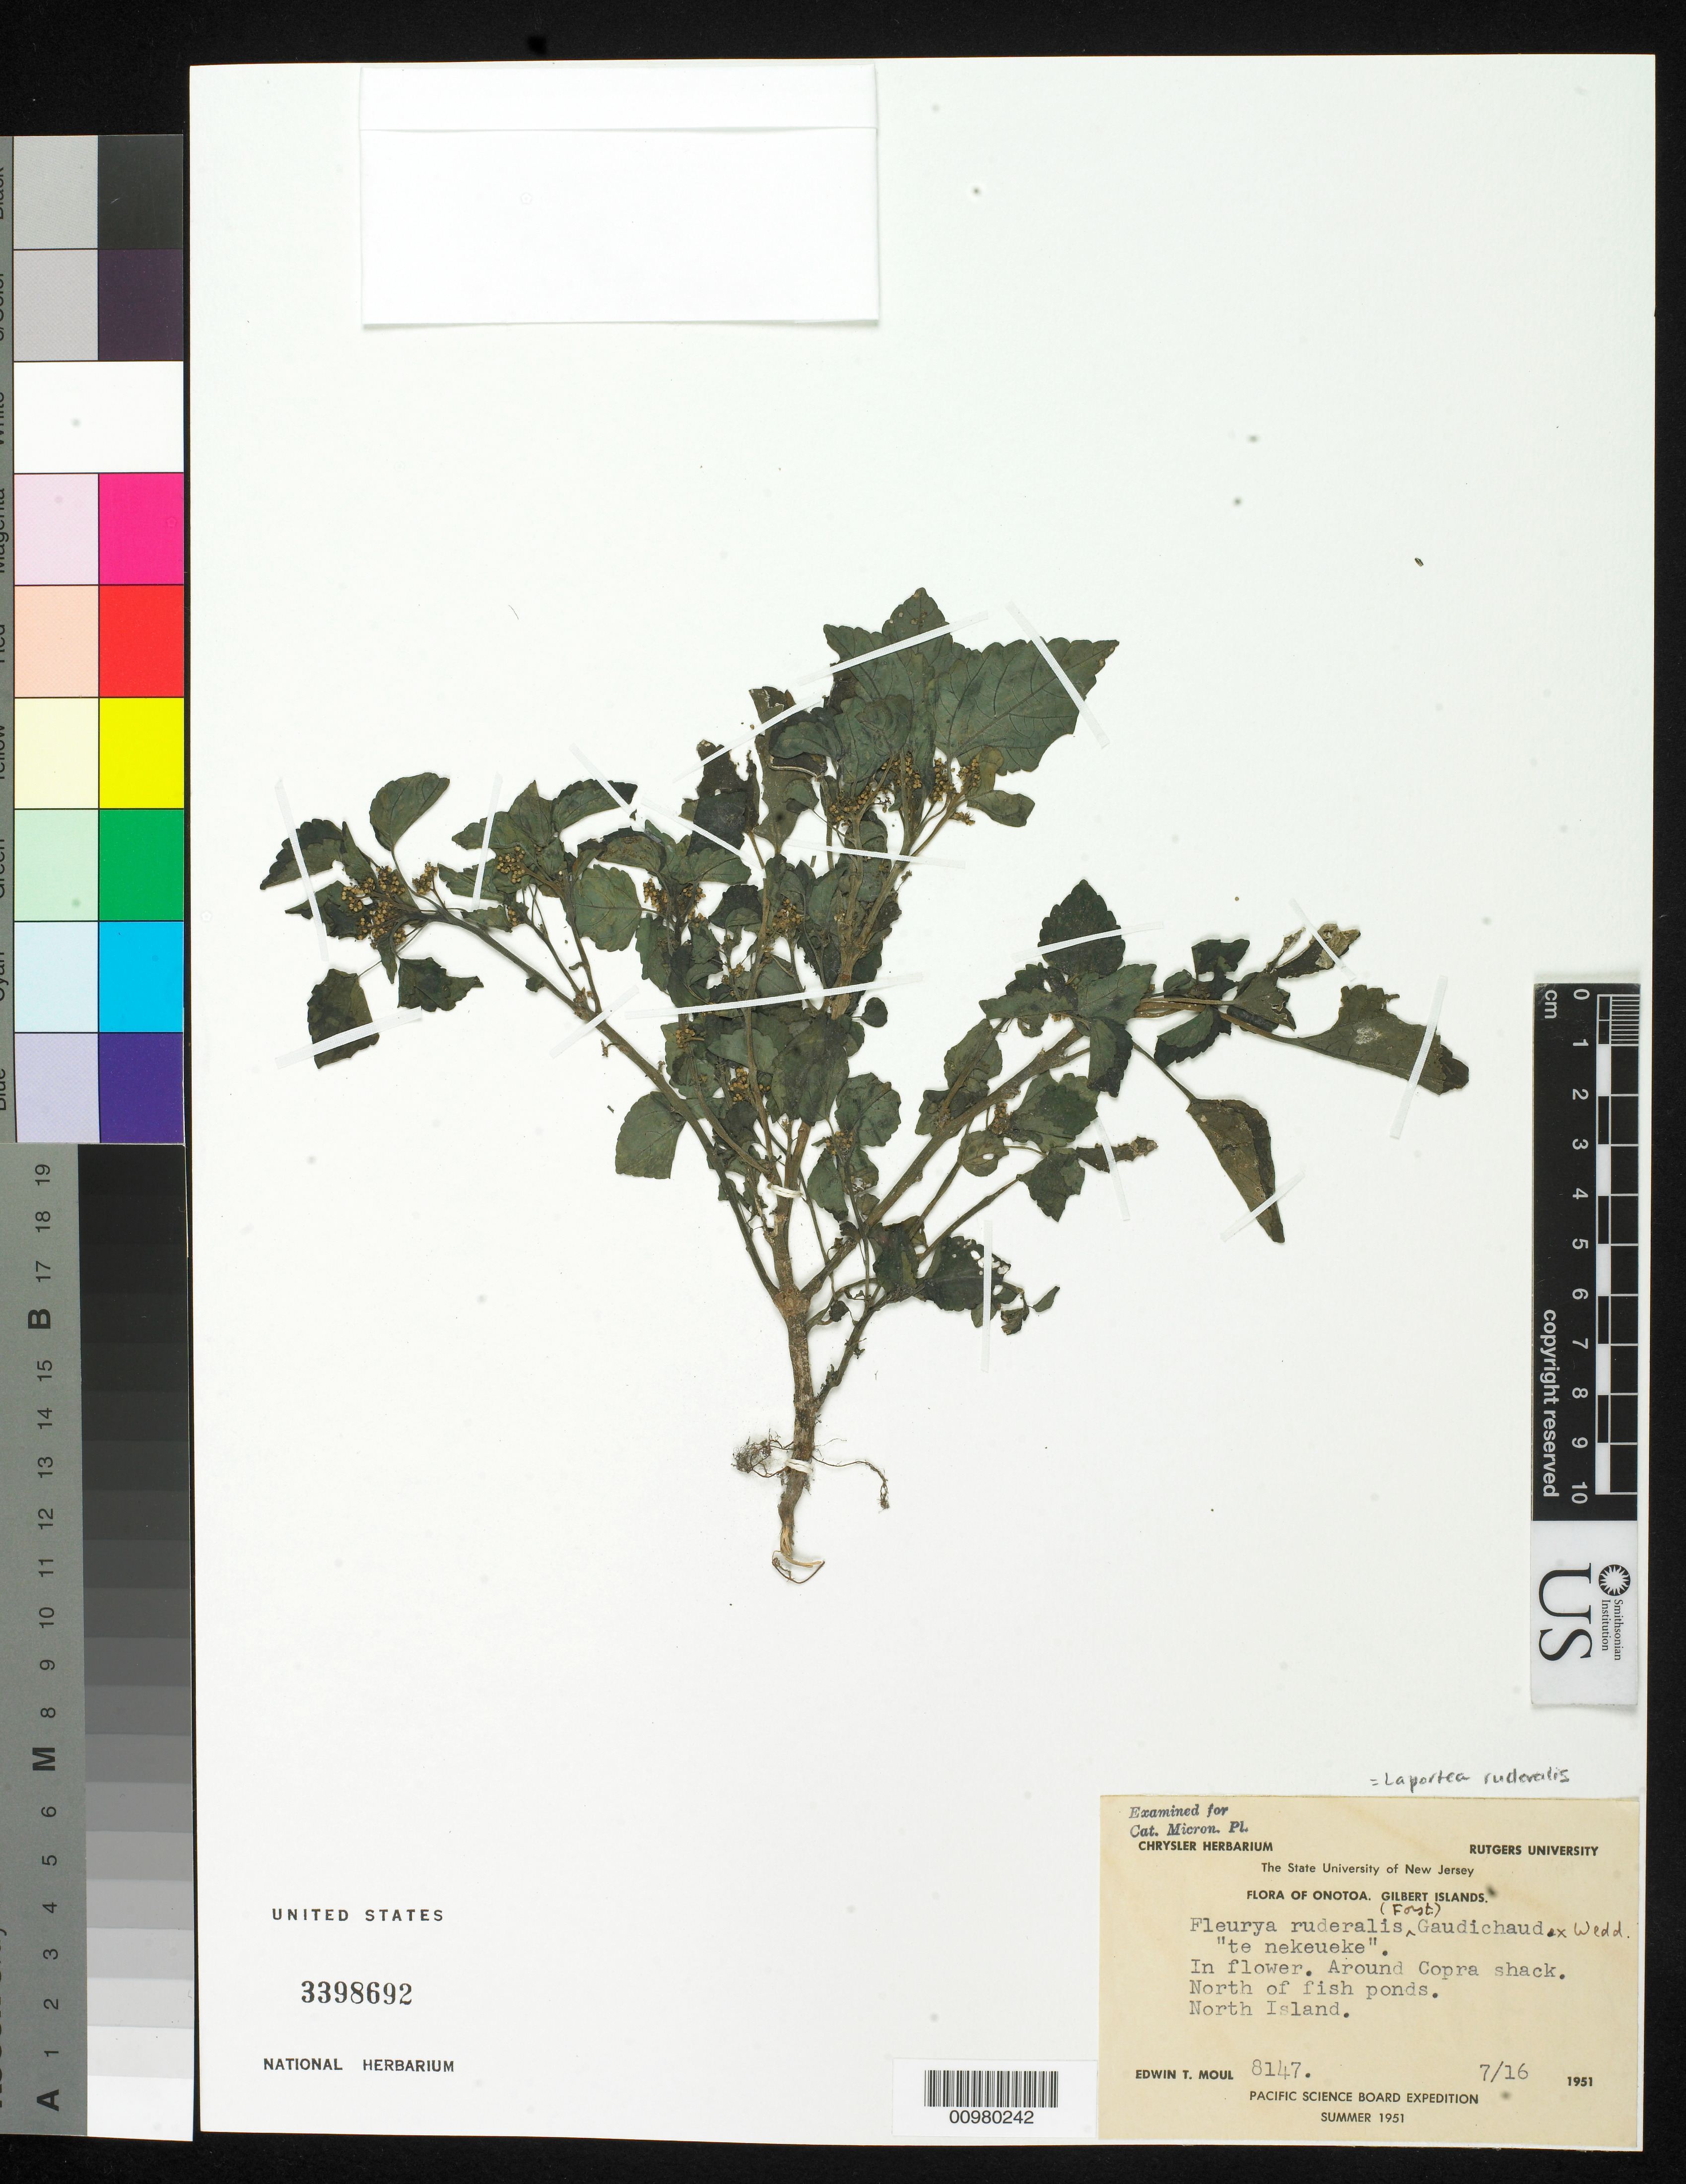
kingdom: Plantae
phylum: Tracheophyta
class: Magnoliopsida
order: Rosales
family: Urticaceae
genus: Laportea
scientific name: Laportea ruderalis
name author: (G. Forst.) Chew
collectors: E. T. Moul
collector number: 8147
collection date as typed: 16 Jul 1951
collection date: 1951-07-16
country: Kiribati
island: Onotoa Atoll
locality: North Island, North of fish ponds, around Copra shack.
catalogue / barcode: US 3398692